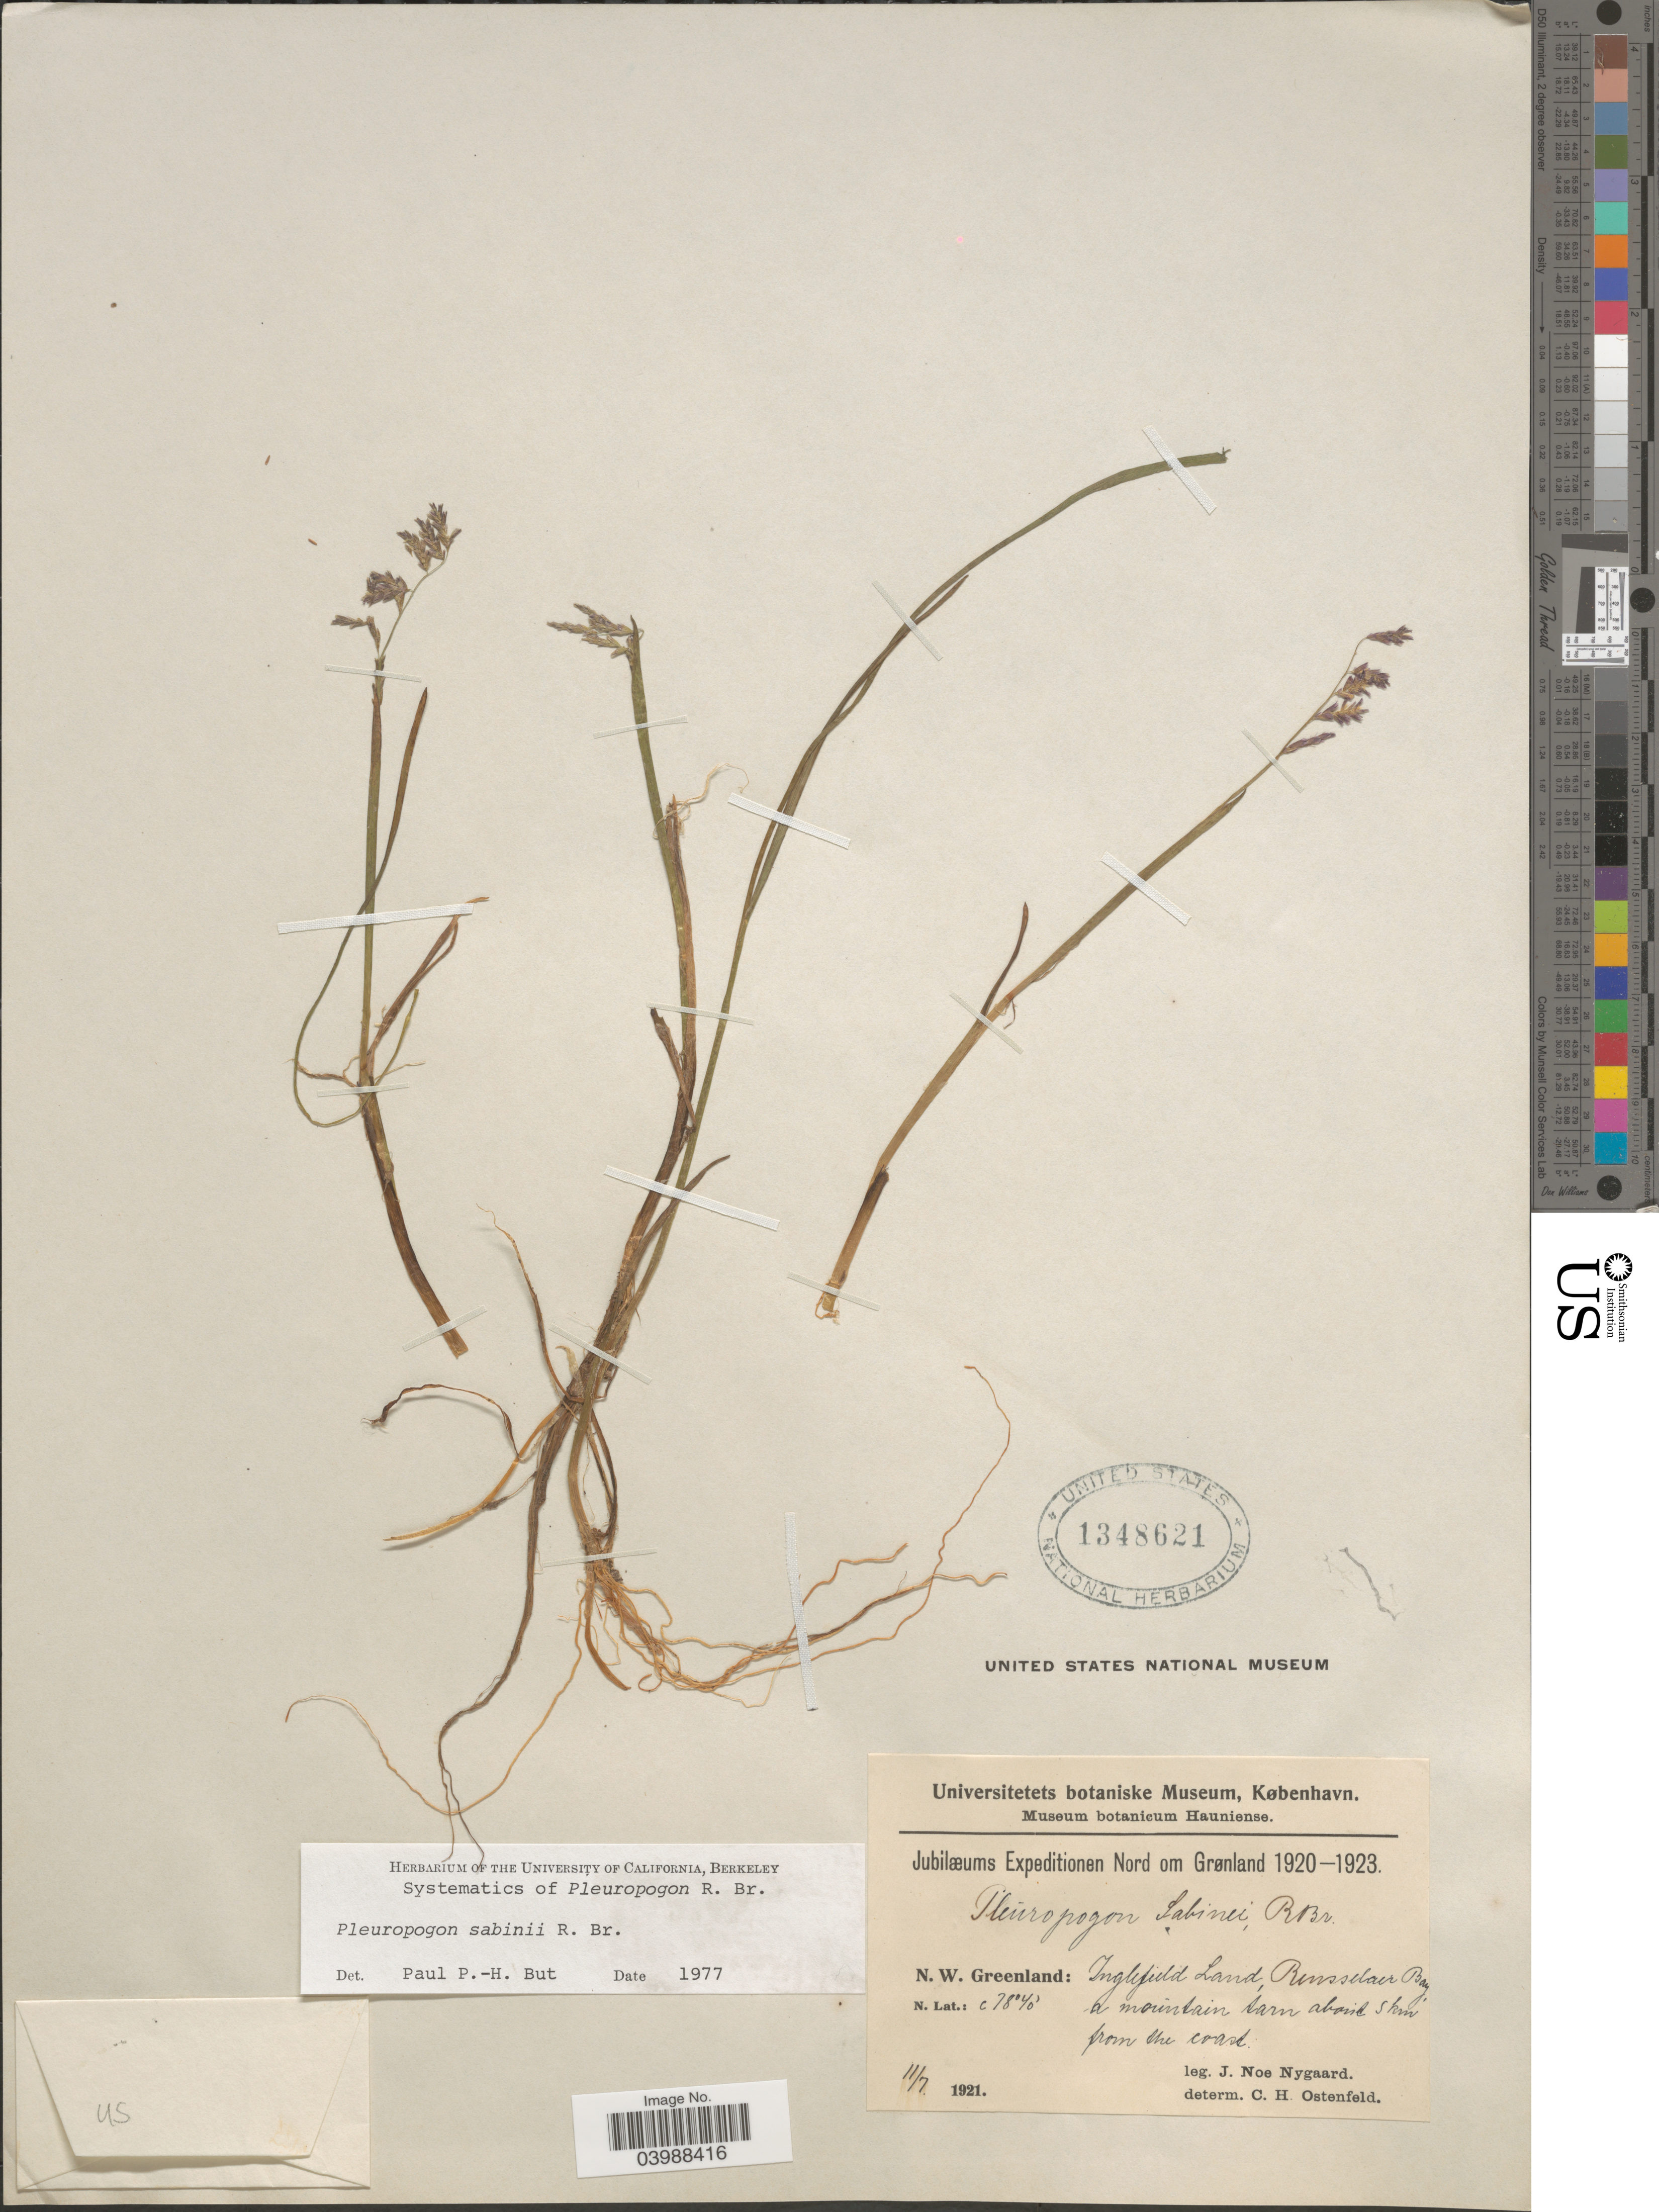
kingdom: Plantae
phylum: Tracheophyta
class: Liliopsida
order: Poales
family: Poaceae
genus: Pleuropogon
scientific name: Pleuropogon sabinei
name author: R. Br.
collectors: J. Nygaard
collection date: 1921-07-11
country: Greenland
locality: Nord om Grønland. N.W. Greenland: Inglefield Land, Rensselaer Bay, a mountain tarn about 5 km from the coast.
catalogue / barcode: US 1348621